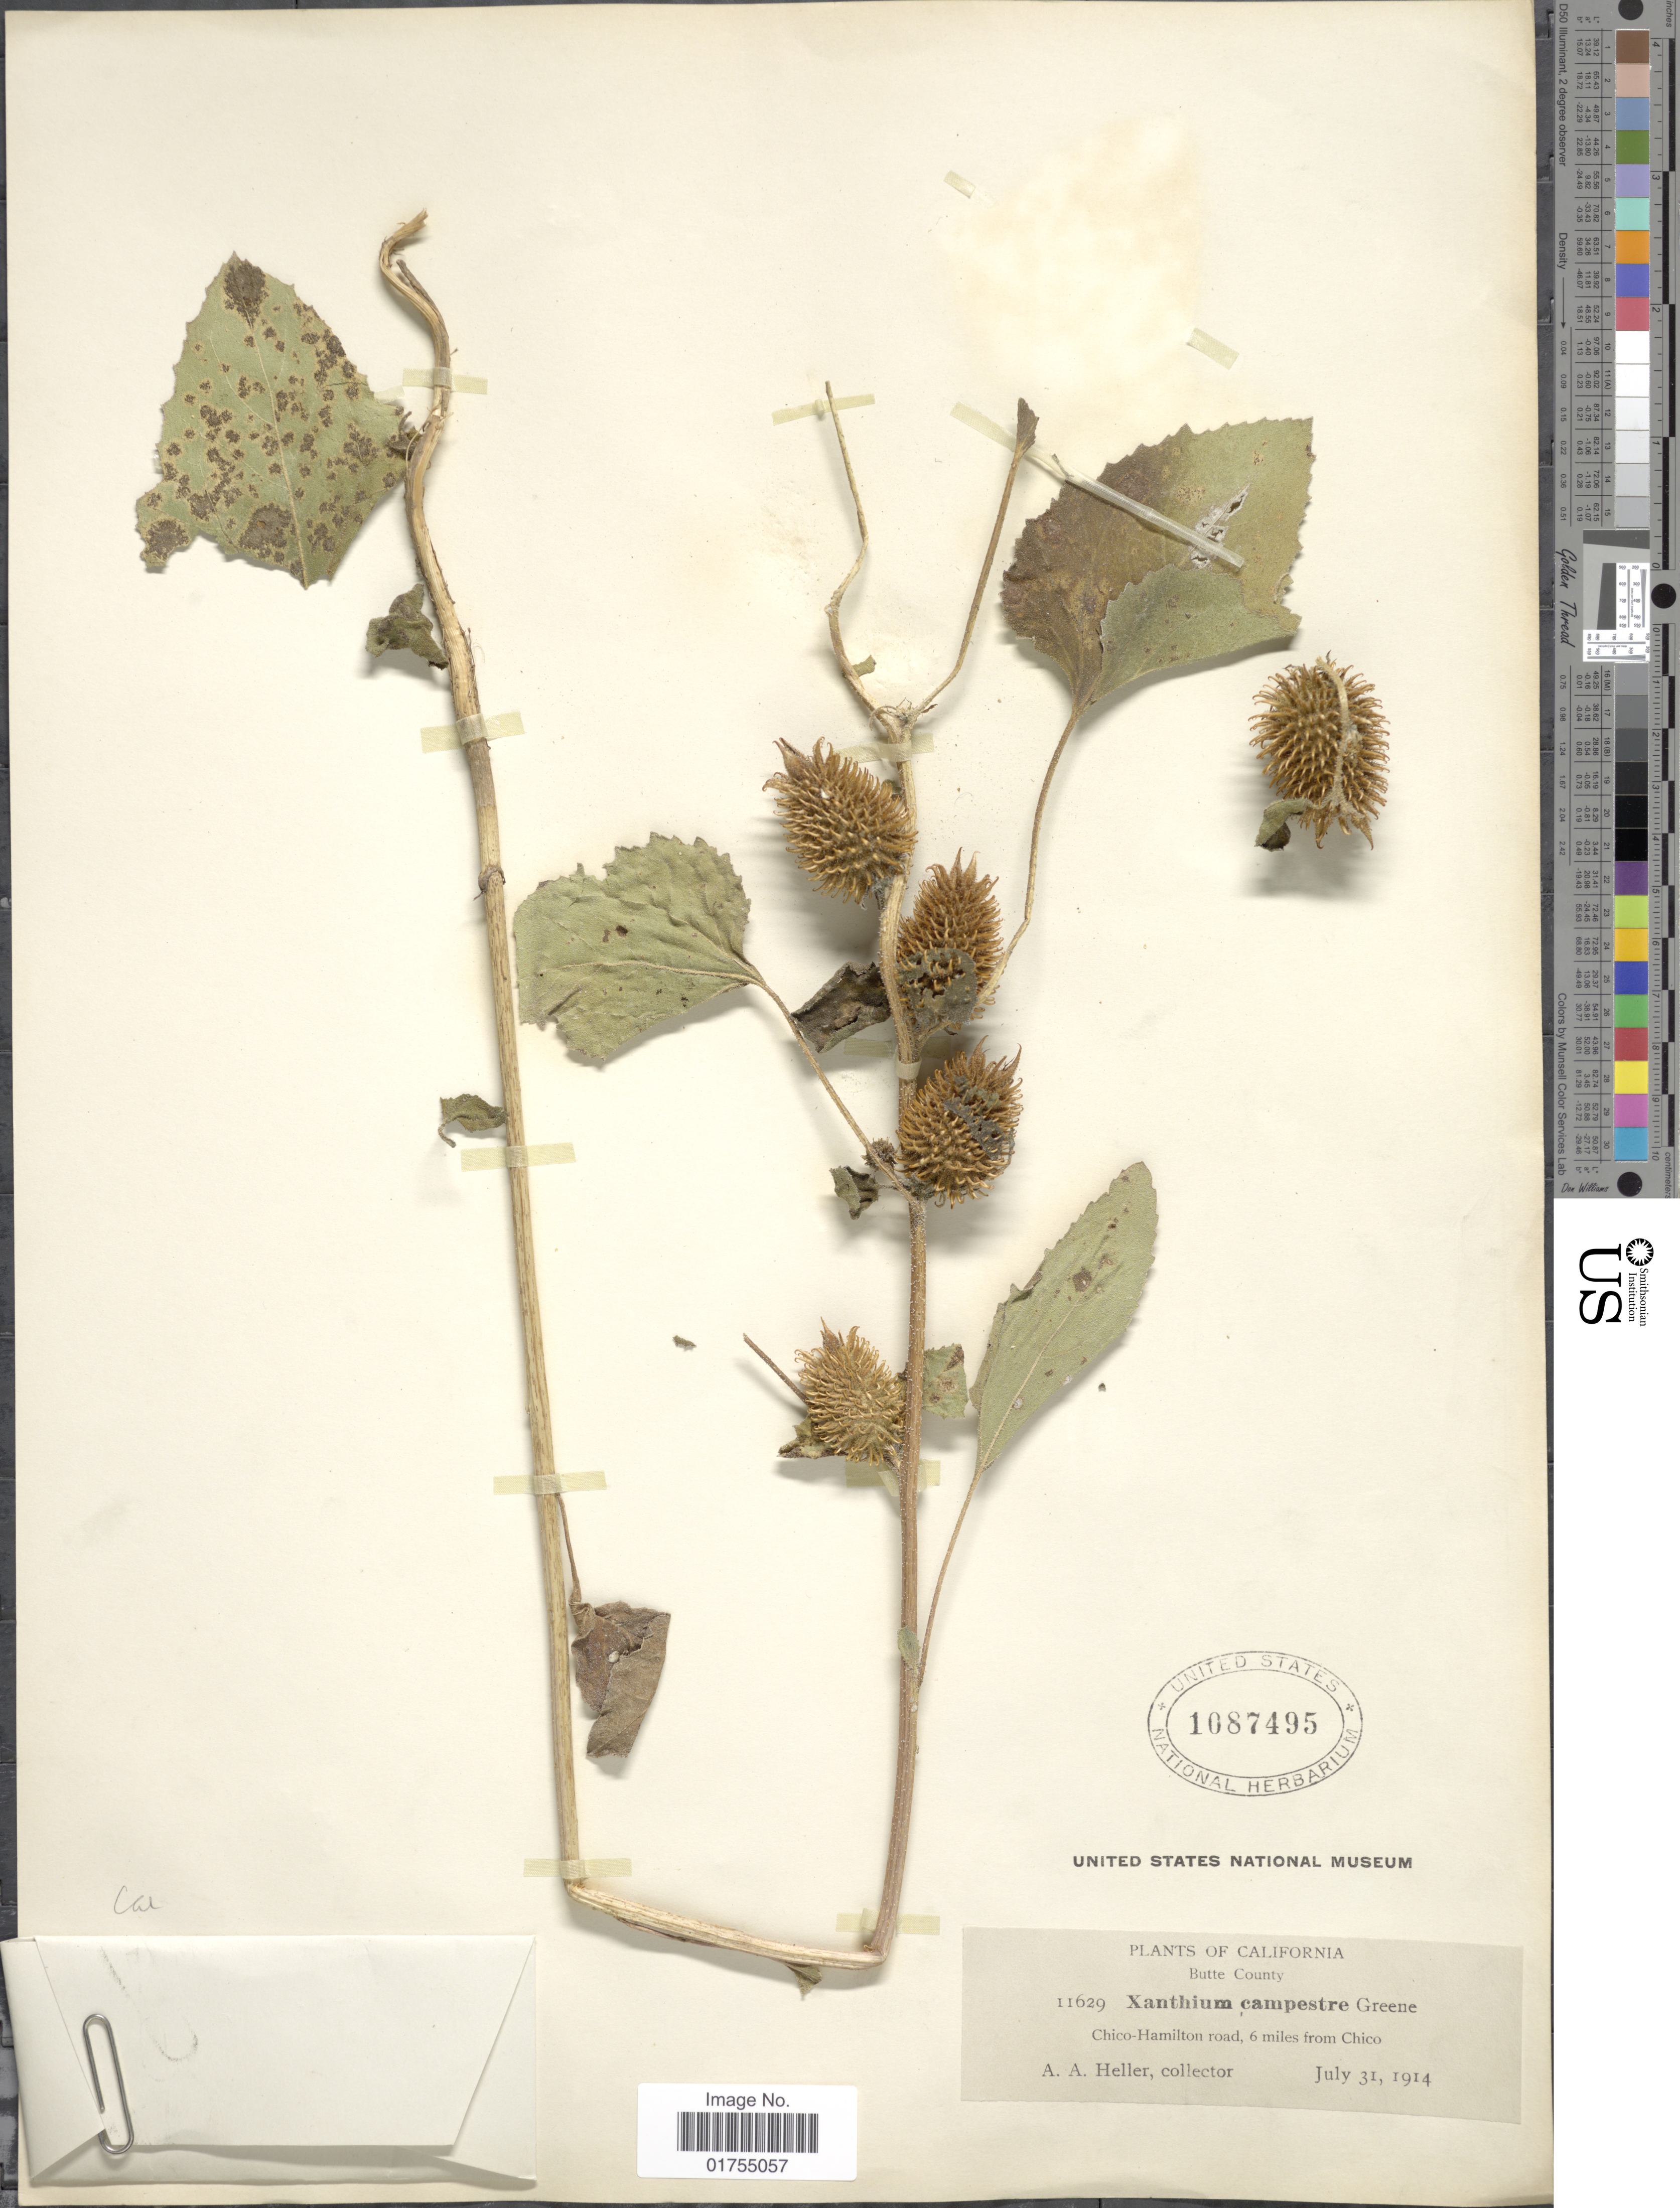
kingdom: Plantae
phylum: Tracheophyta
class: Magnoliopsida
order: Asterales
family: Asteraceae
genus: Xanthium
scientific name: Xanthium campestrum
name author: Greene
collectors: A. A. Heller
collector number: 11629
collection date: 1914-07-31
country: United States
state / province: California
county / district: Butte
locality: Chico-Hamilton road, 6 miles from Chico. Butte County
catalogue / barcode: US 1087495